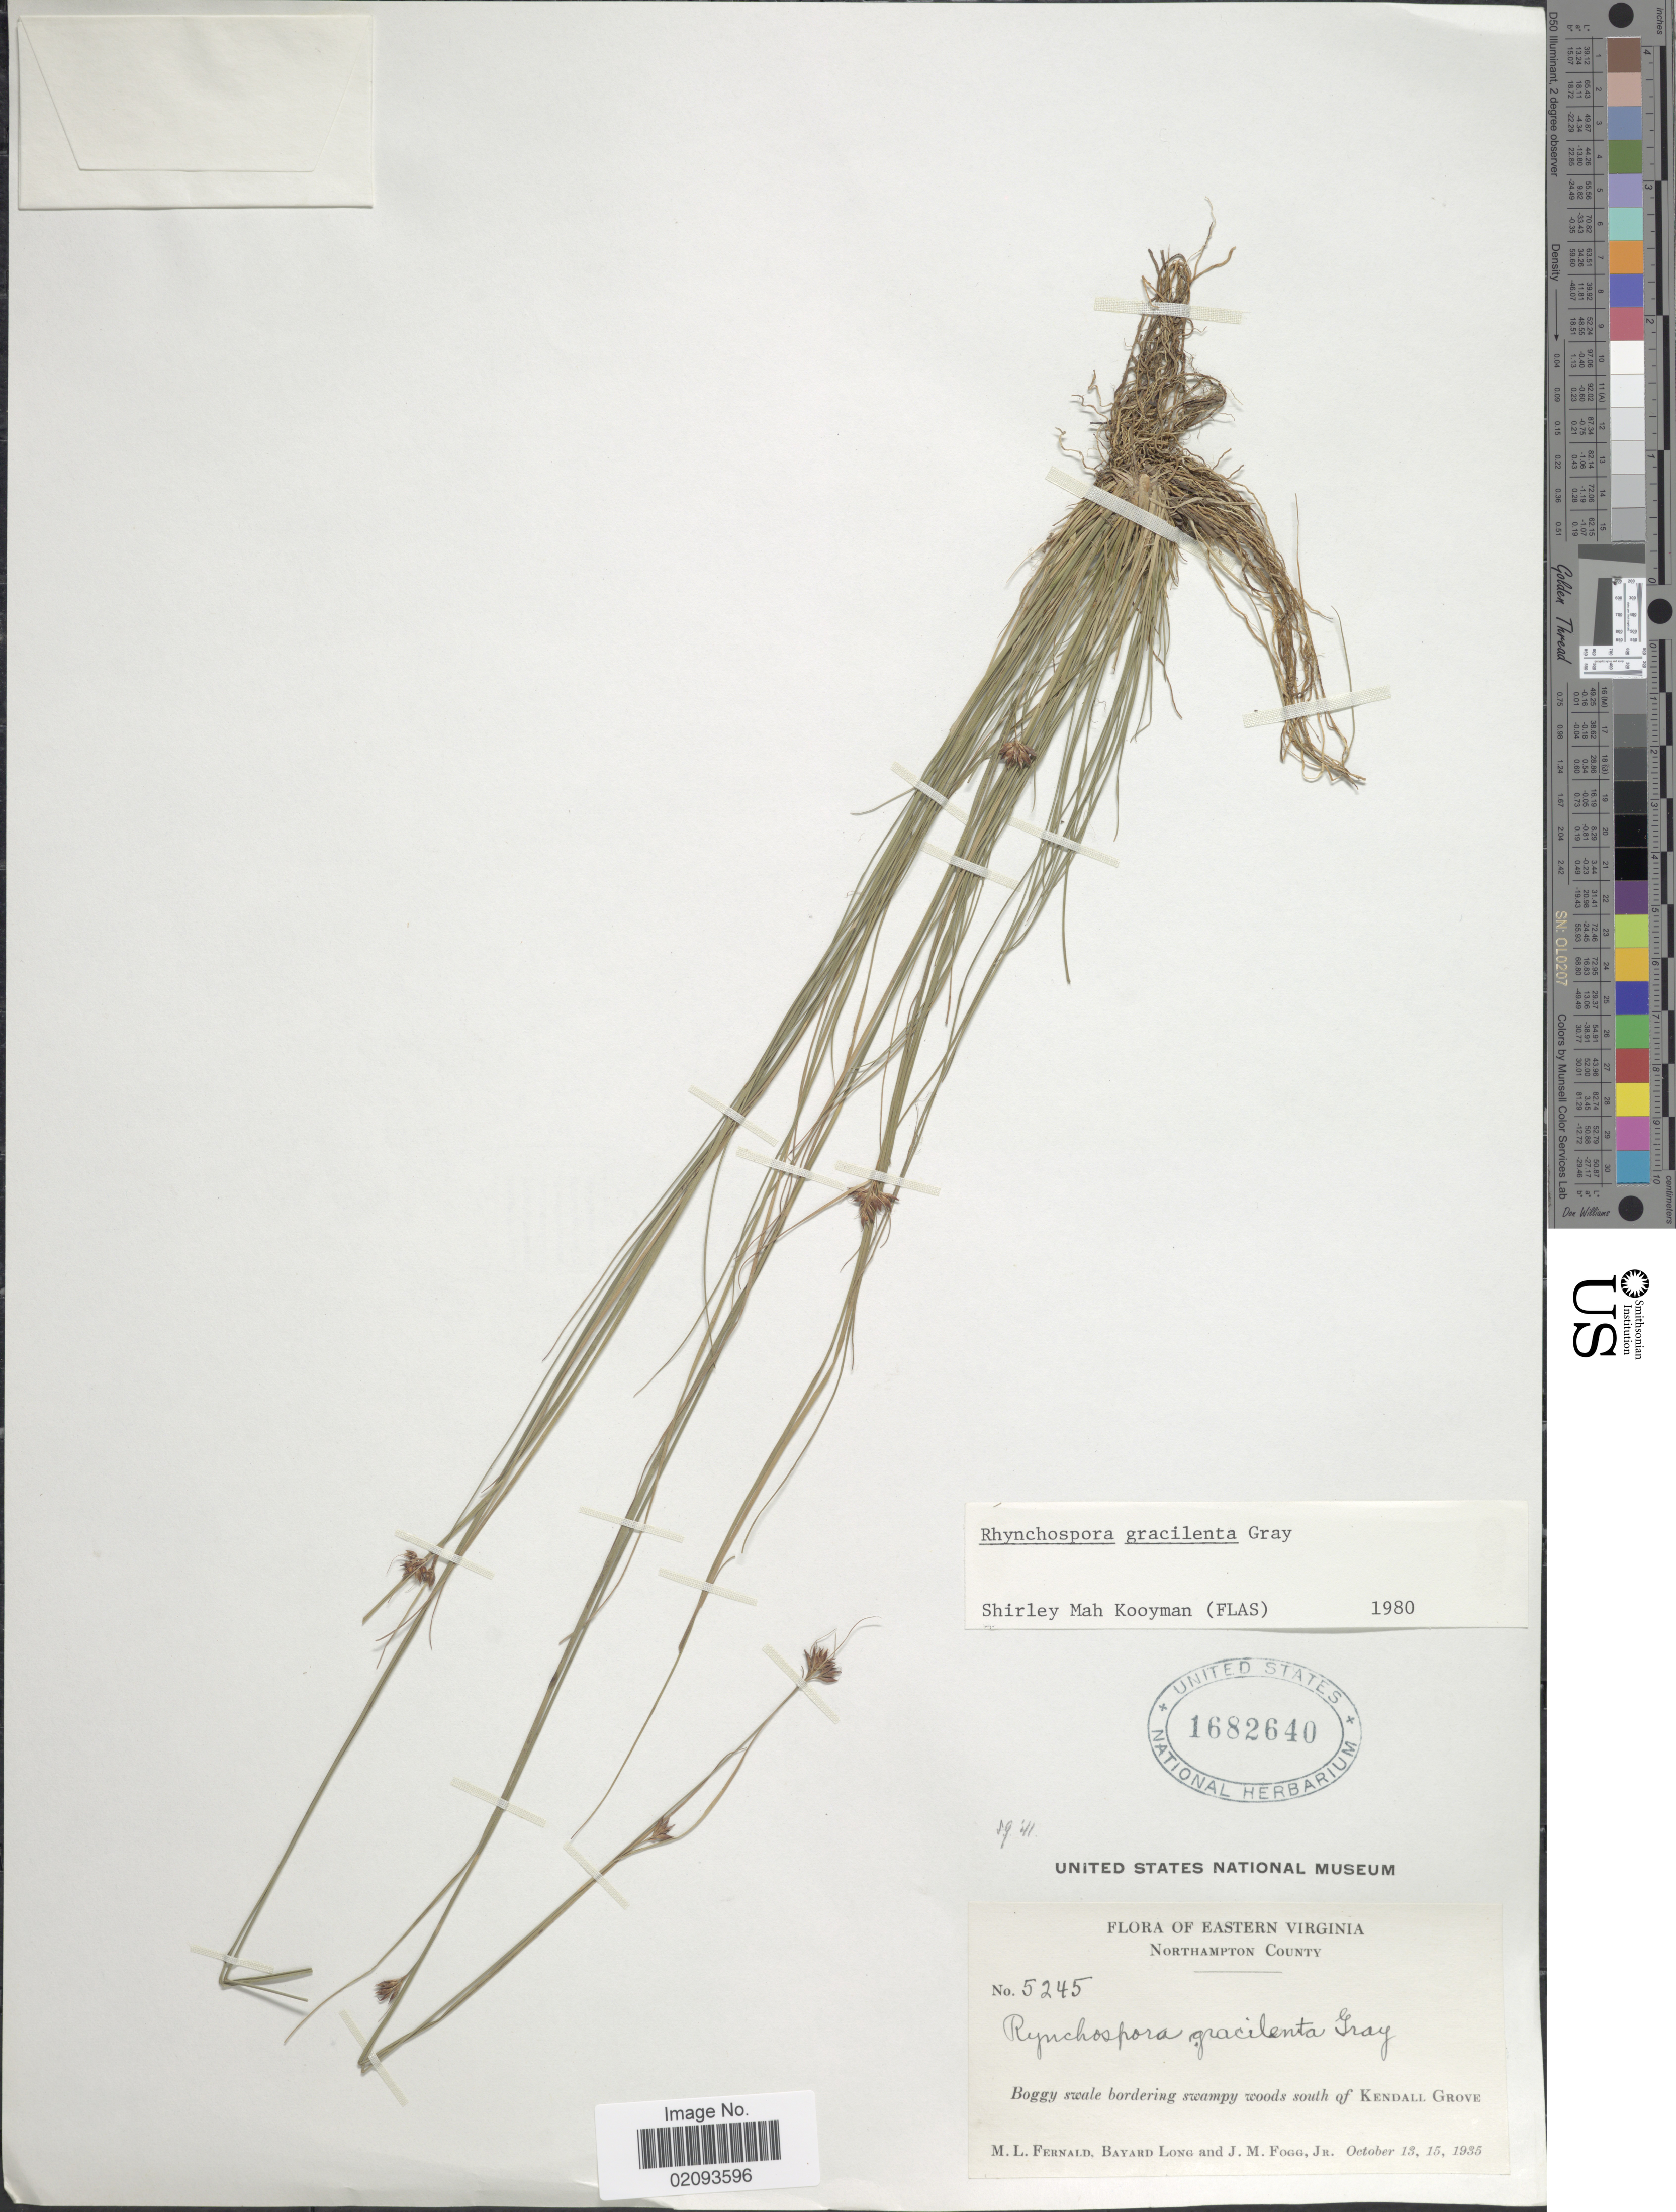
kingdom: Plantae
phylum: Tracheophyta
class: Liliopsida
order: Poales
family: Cyperaceae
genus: Rhynchospora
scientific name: Rhynchospora gracilenta A. Gray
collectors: M. L. Fernald, B. Long & J. Fogg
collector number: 5245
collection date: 1935-10-13/1935-10-15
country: United States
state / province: Virginia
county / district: Northampton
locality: Eastern Virginia. Boggy swale bordering swampy woods south of Kendall Grove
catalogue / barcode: US 1682640